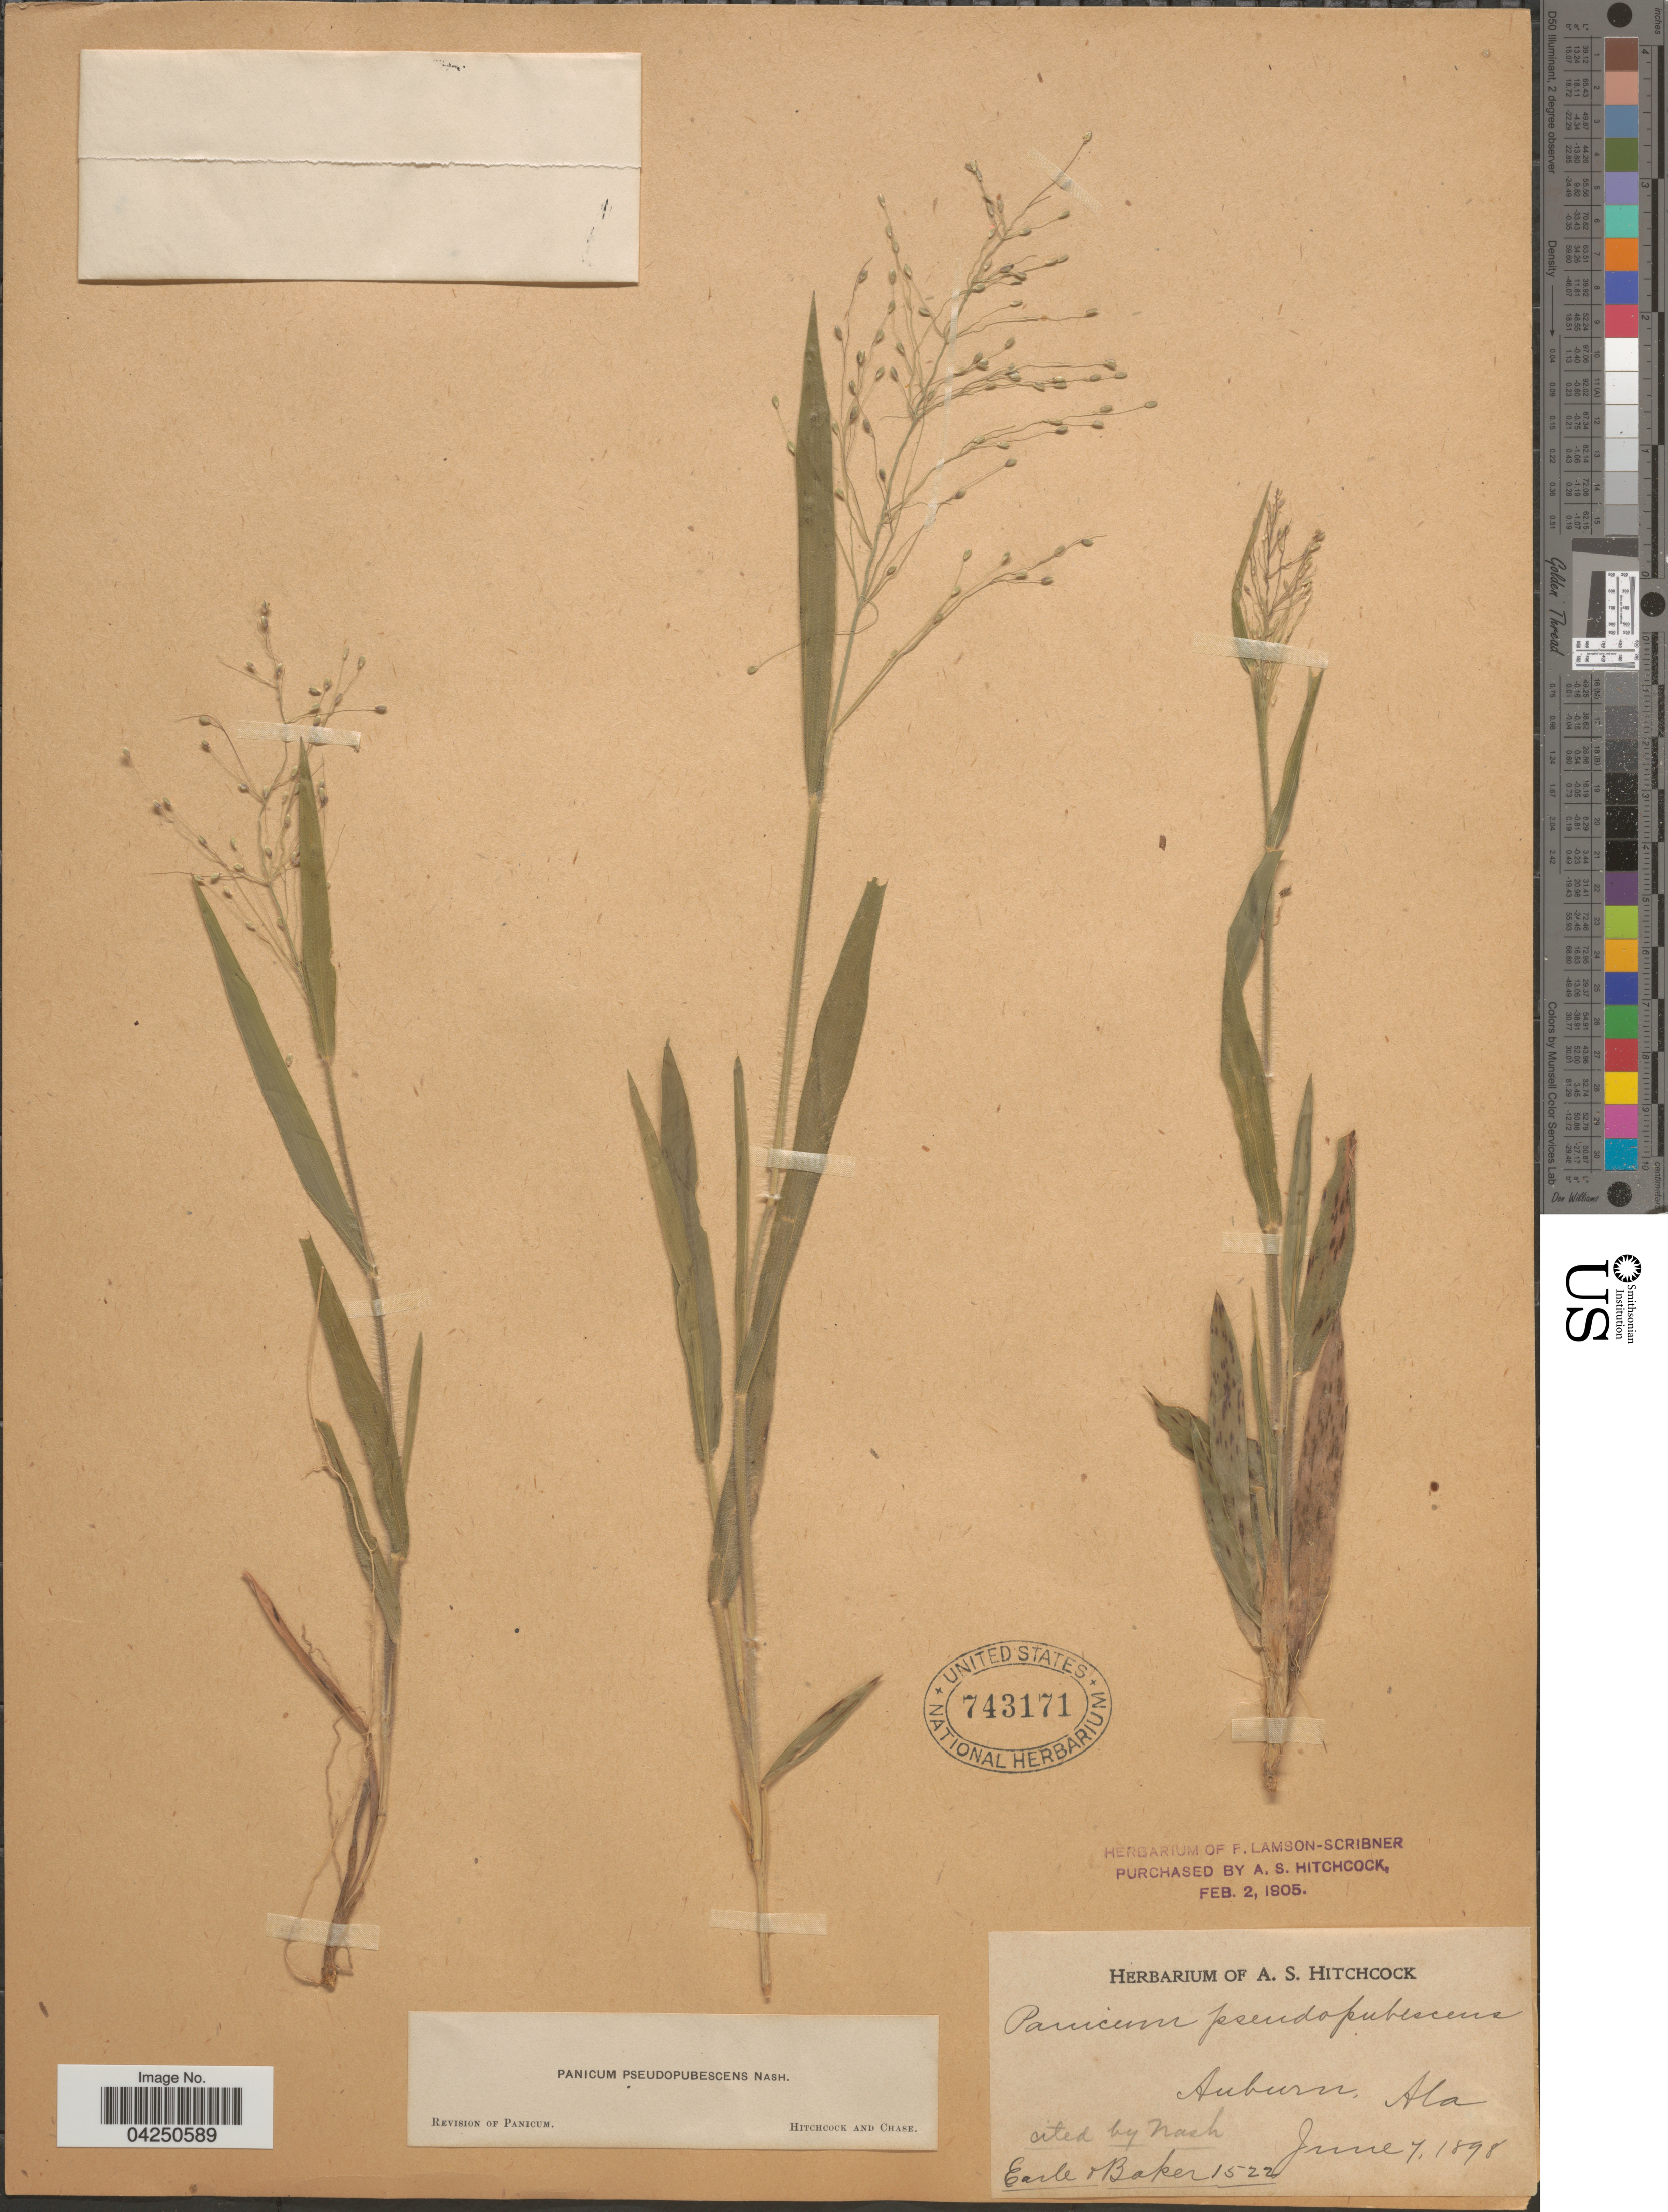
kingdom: Plantae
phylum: Tracheophyta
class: Liliopsida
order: Poales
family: Poaceae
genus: Dichanthelium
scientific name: Dichanthelium acuminatum var. acuminatum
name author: (Sw.) Gould & C.A. Clark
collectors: -. Earle & Baker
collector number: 1522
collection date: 1898-06-07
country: United States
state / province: Alabama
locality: Auburn.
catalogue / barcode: US 743171